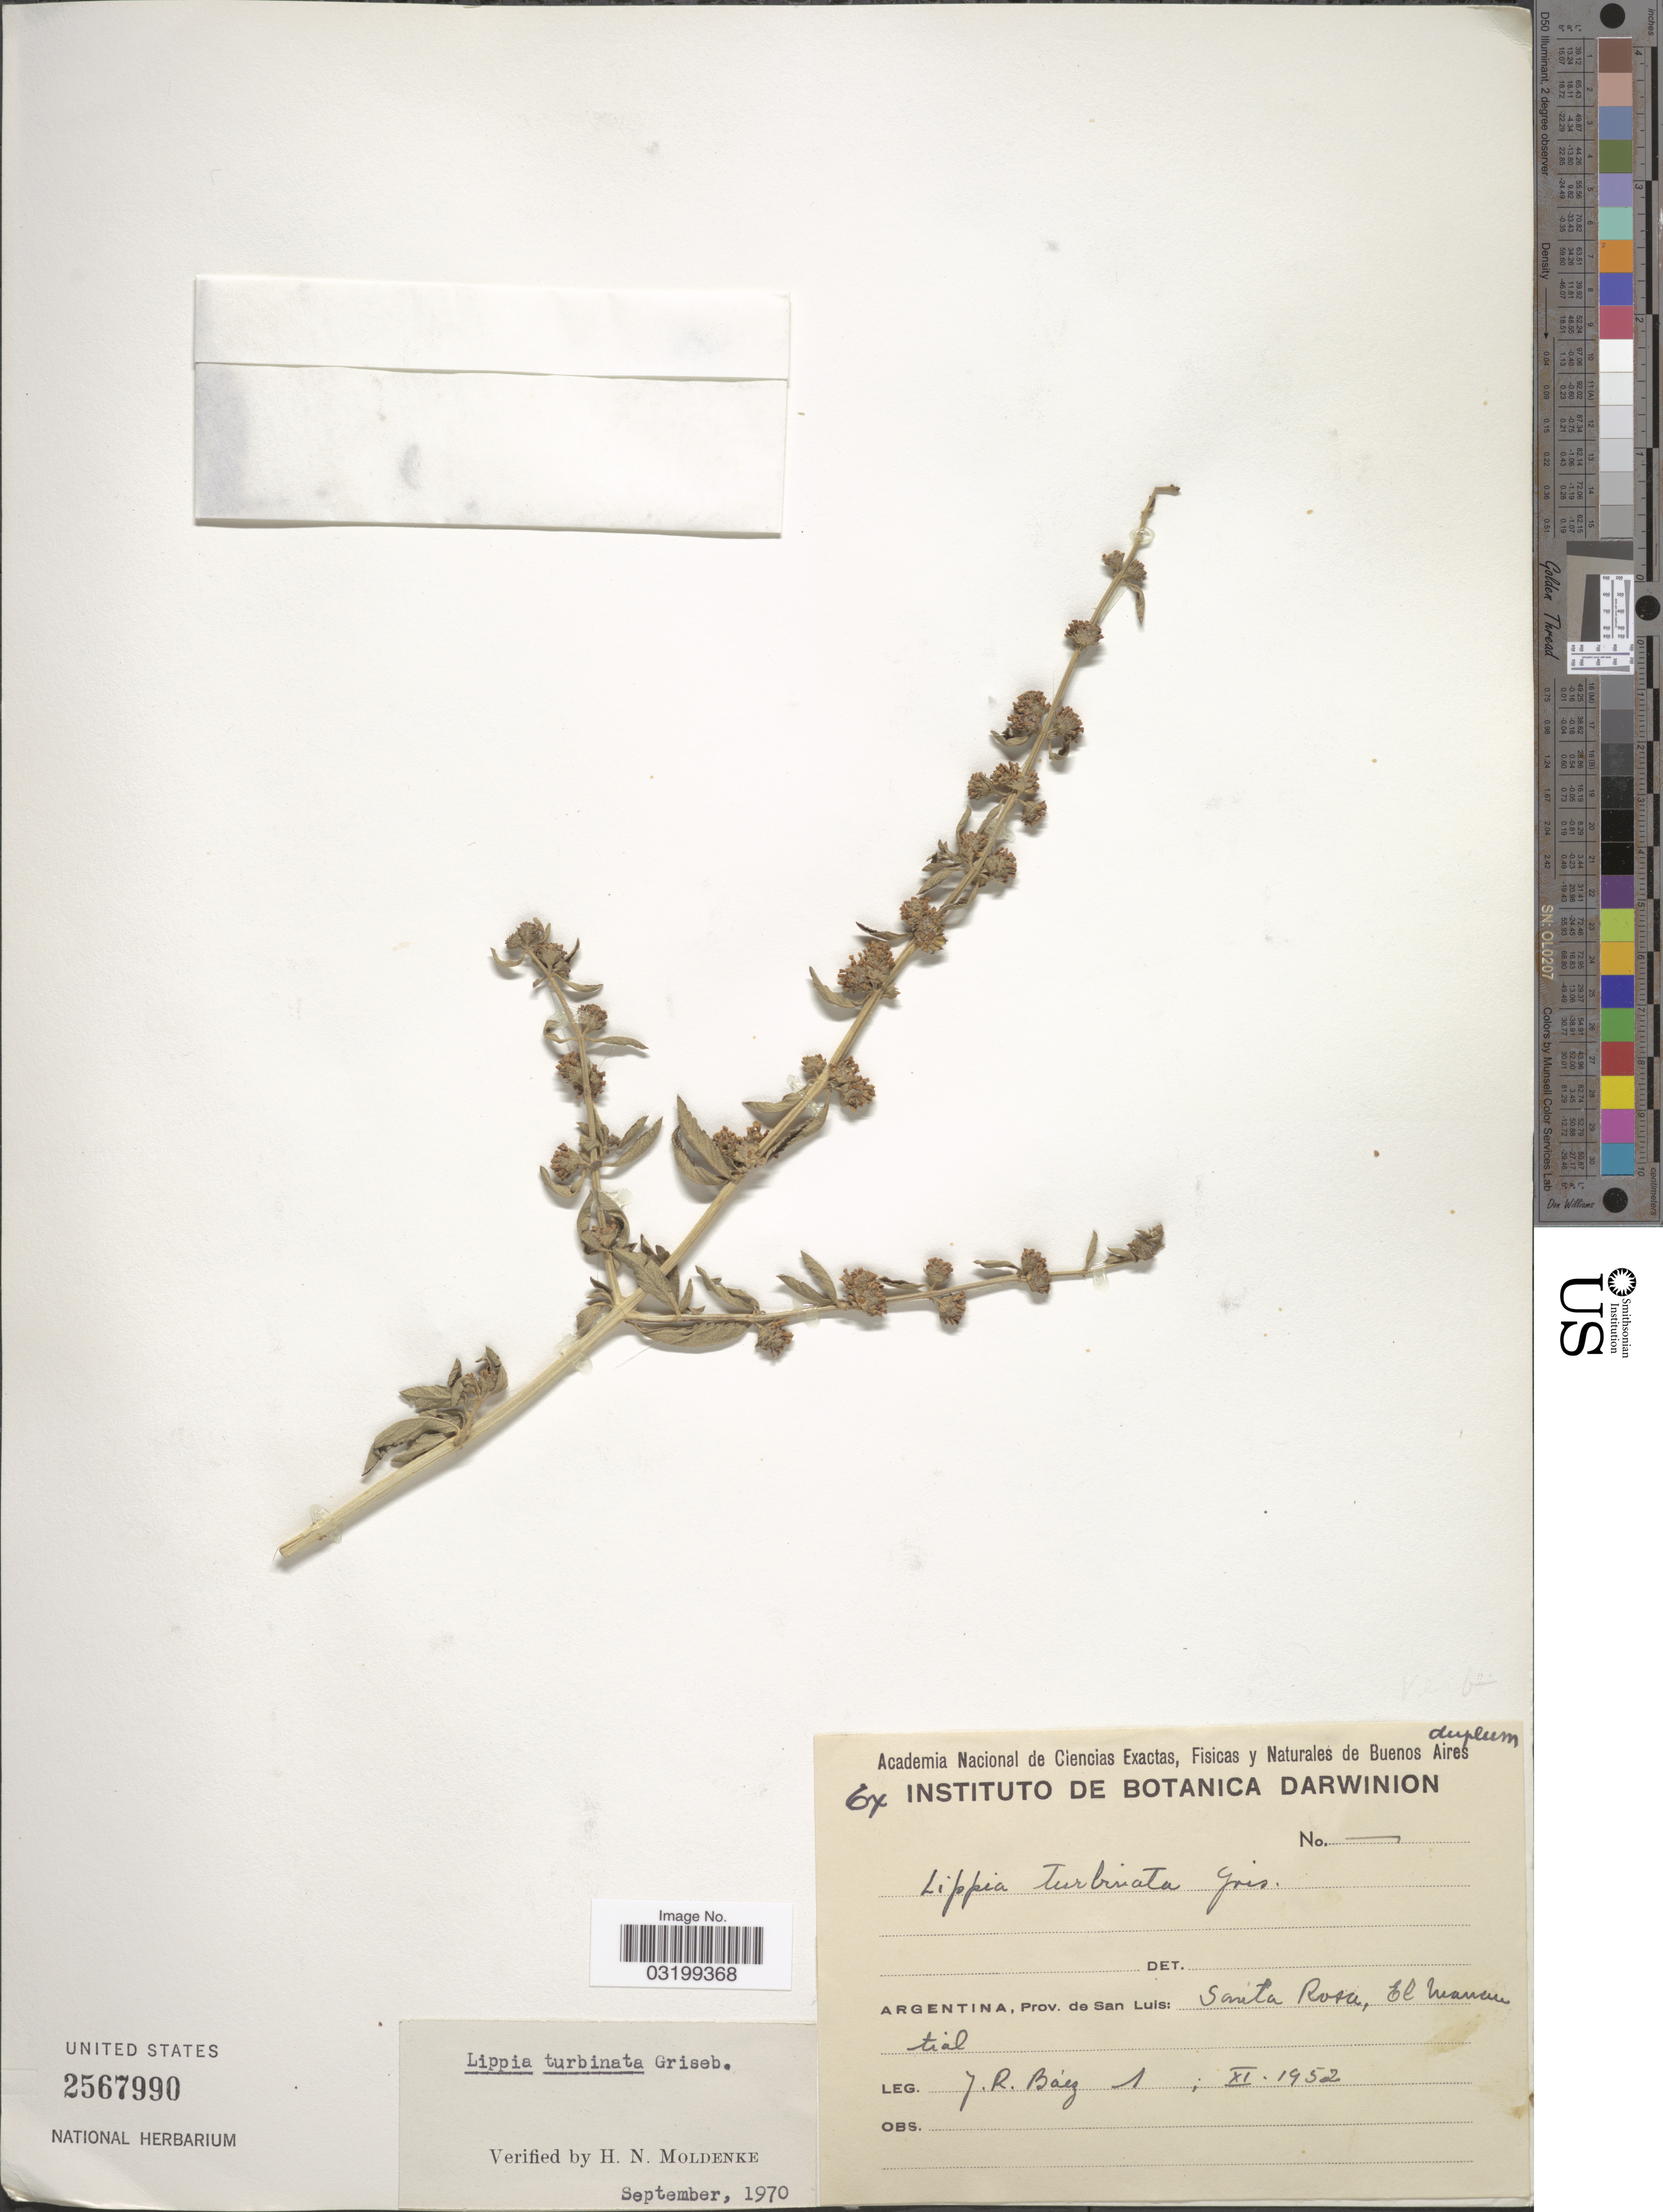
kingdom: Plantae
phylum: Tracheophyta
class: Magnoliopsida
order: Lamiales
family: Verbenaceae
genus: Lippia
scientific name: Lippia turbinata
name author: Griseb.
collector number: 1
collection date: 1952-11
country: Argentina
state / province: San Luis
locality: Santa Rosa, El Manantial.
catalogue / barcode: US 2567990